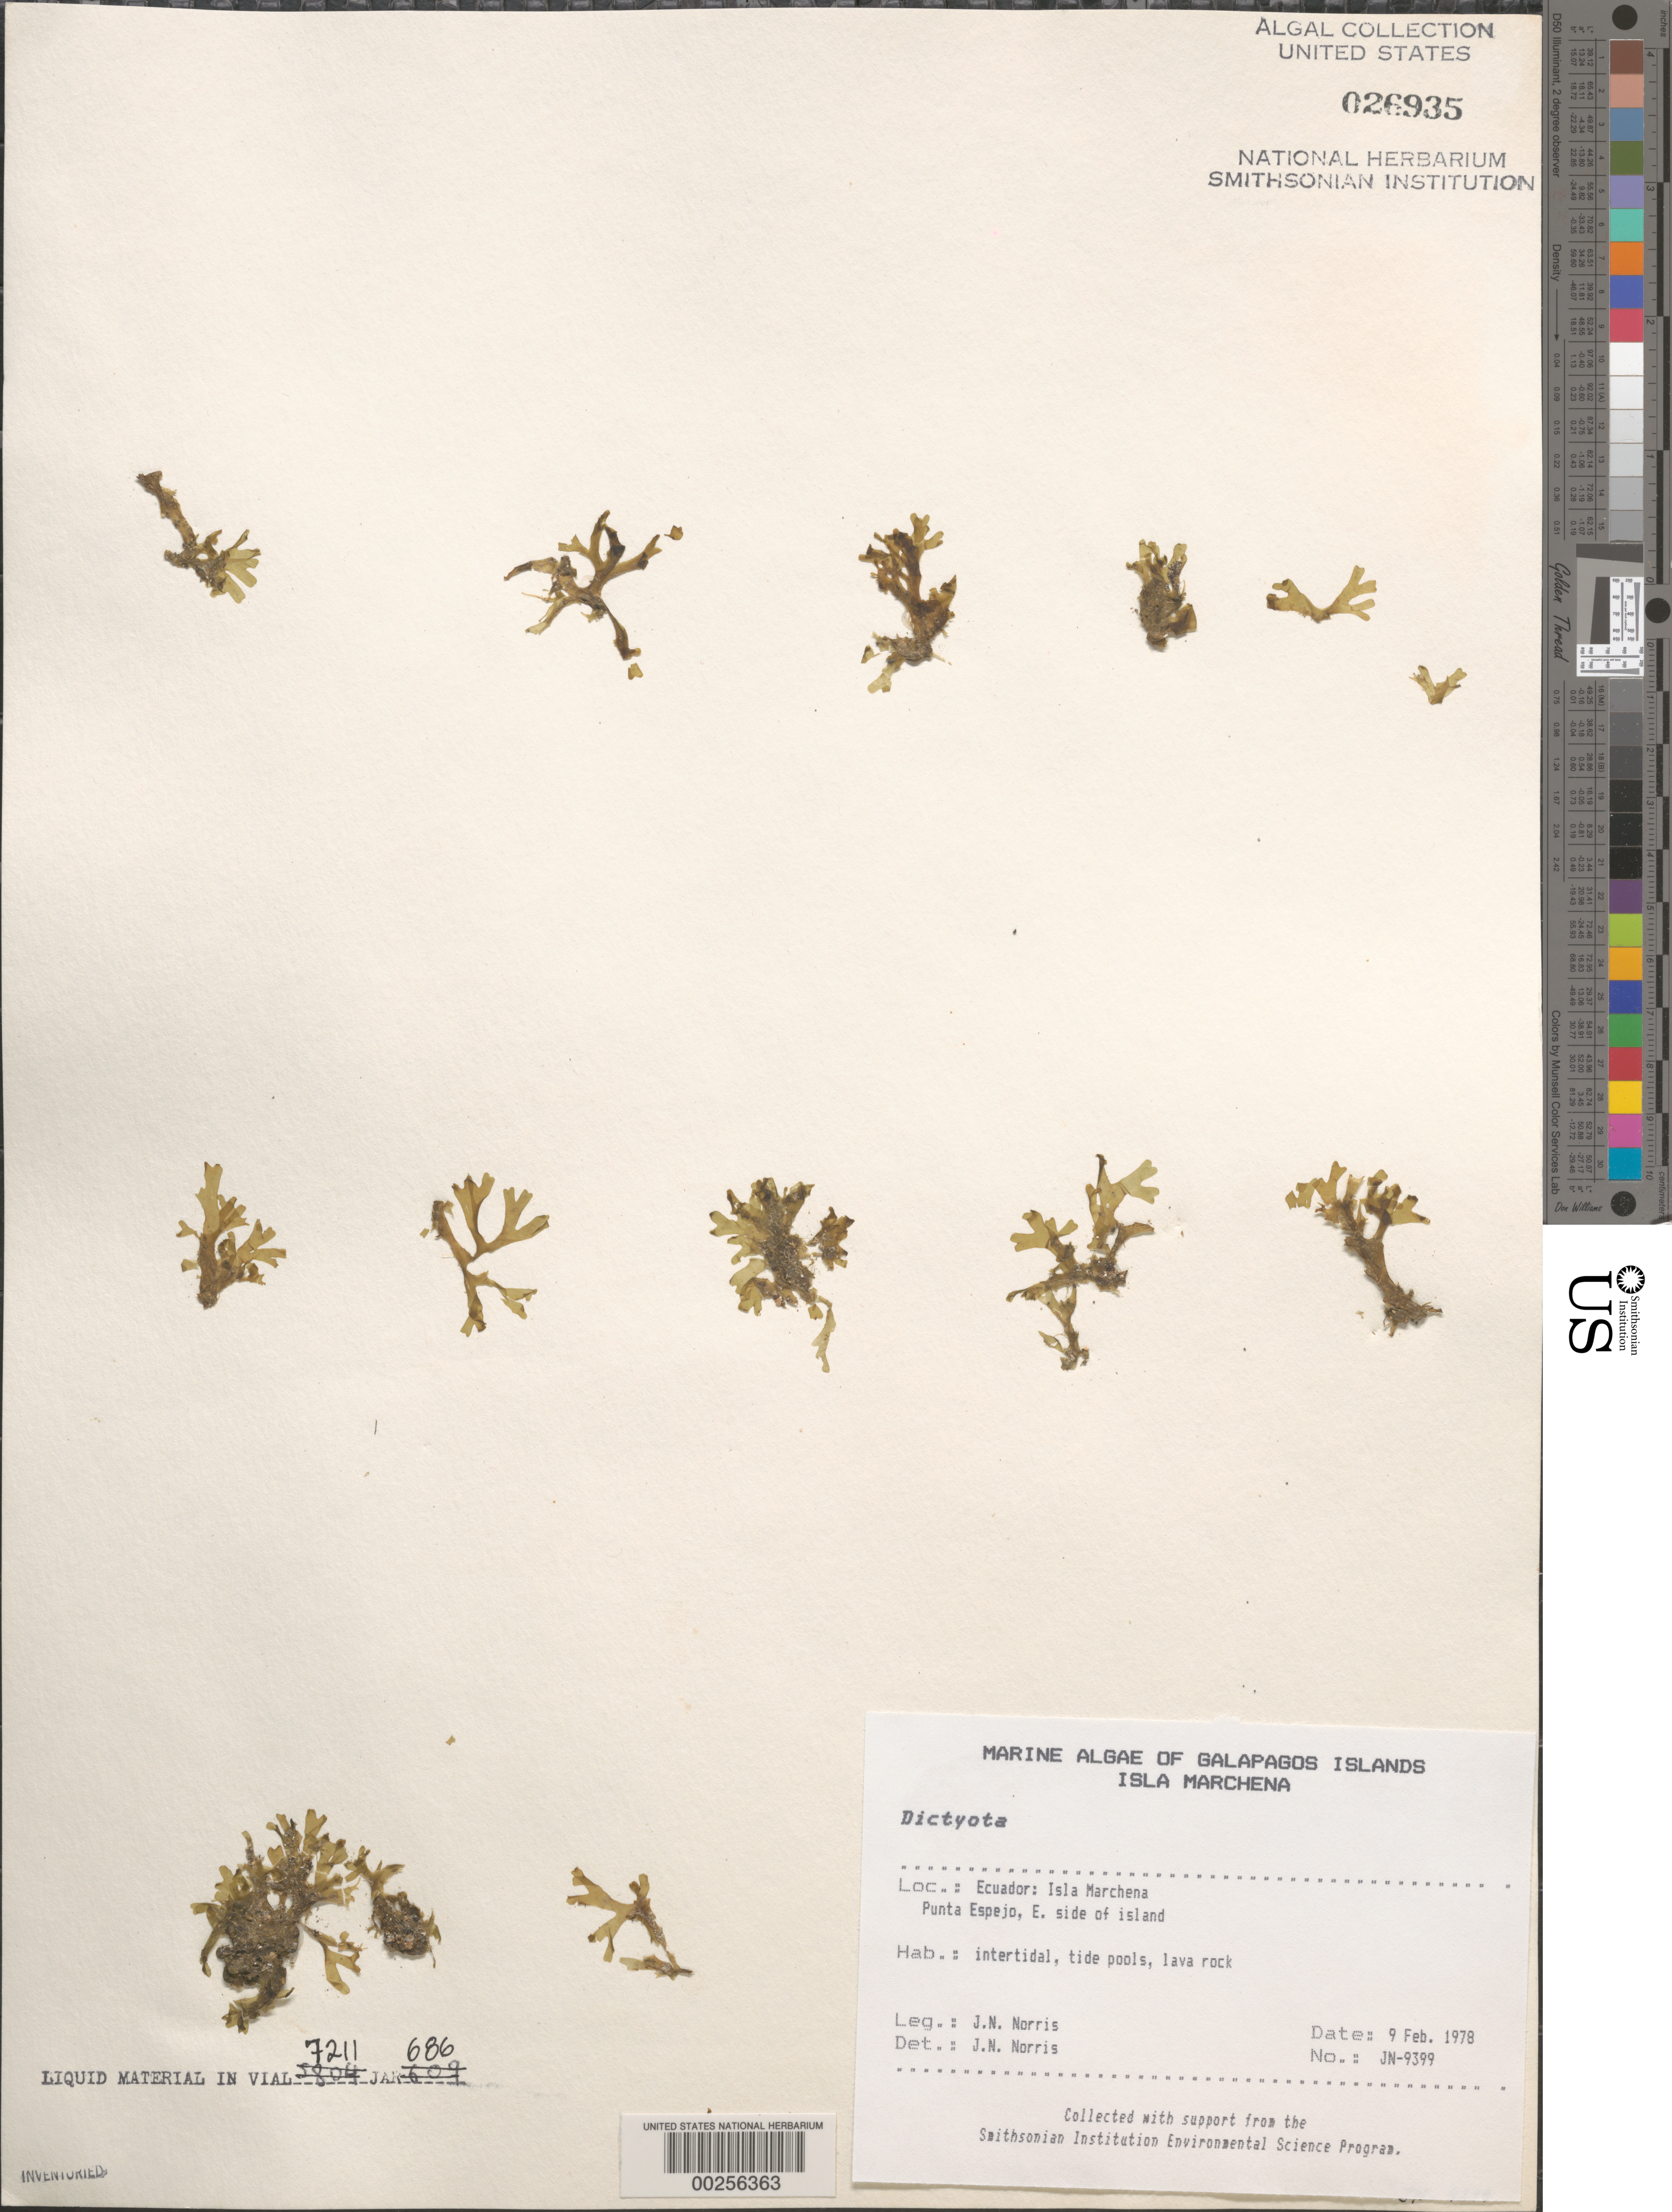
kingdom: Chromista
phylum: Ochrophyta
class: Phaeophyceae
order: Dictyotales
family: Dictyotaceae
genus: Dictyota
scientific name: Dictyota sp.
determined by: Norris, James N.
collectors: J. N. Norris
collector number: JN-9399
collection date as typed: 09 Feb 1978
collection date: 1978-02-09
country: Ecuador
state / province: Colón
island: Marchena [Bindloe]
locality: Punta Espejo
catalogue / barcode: US 26935